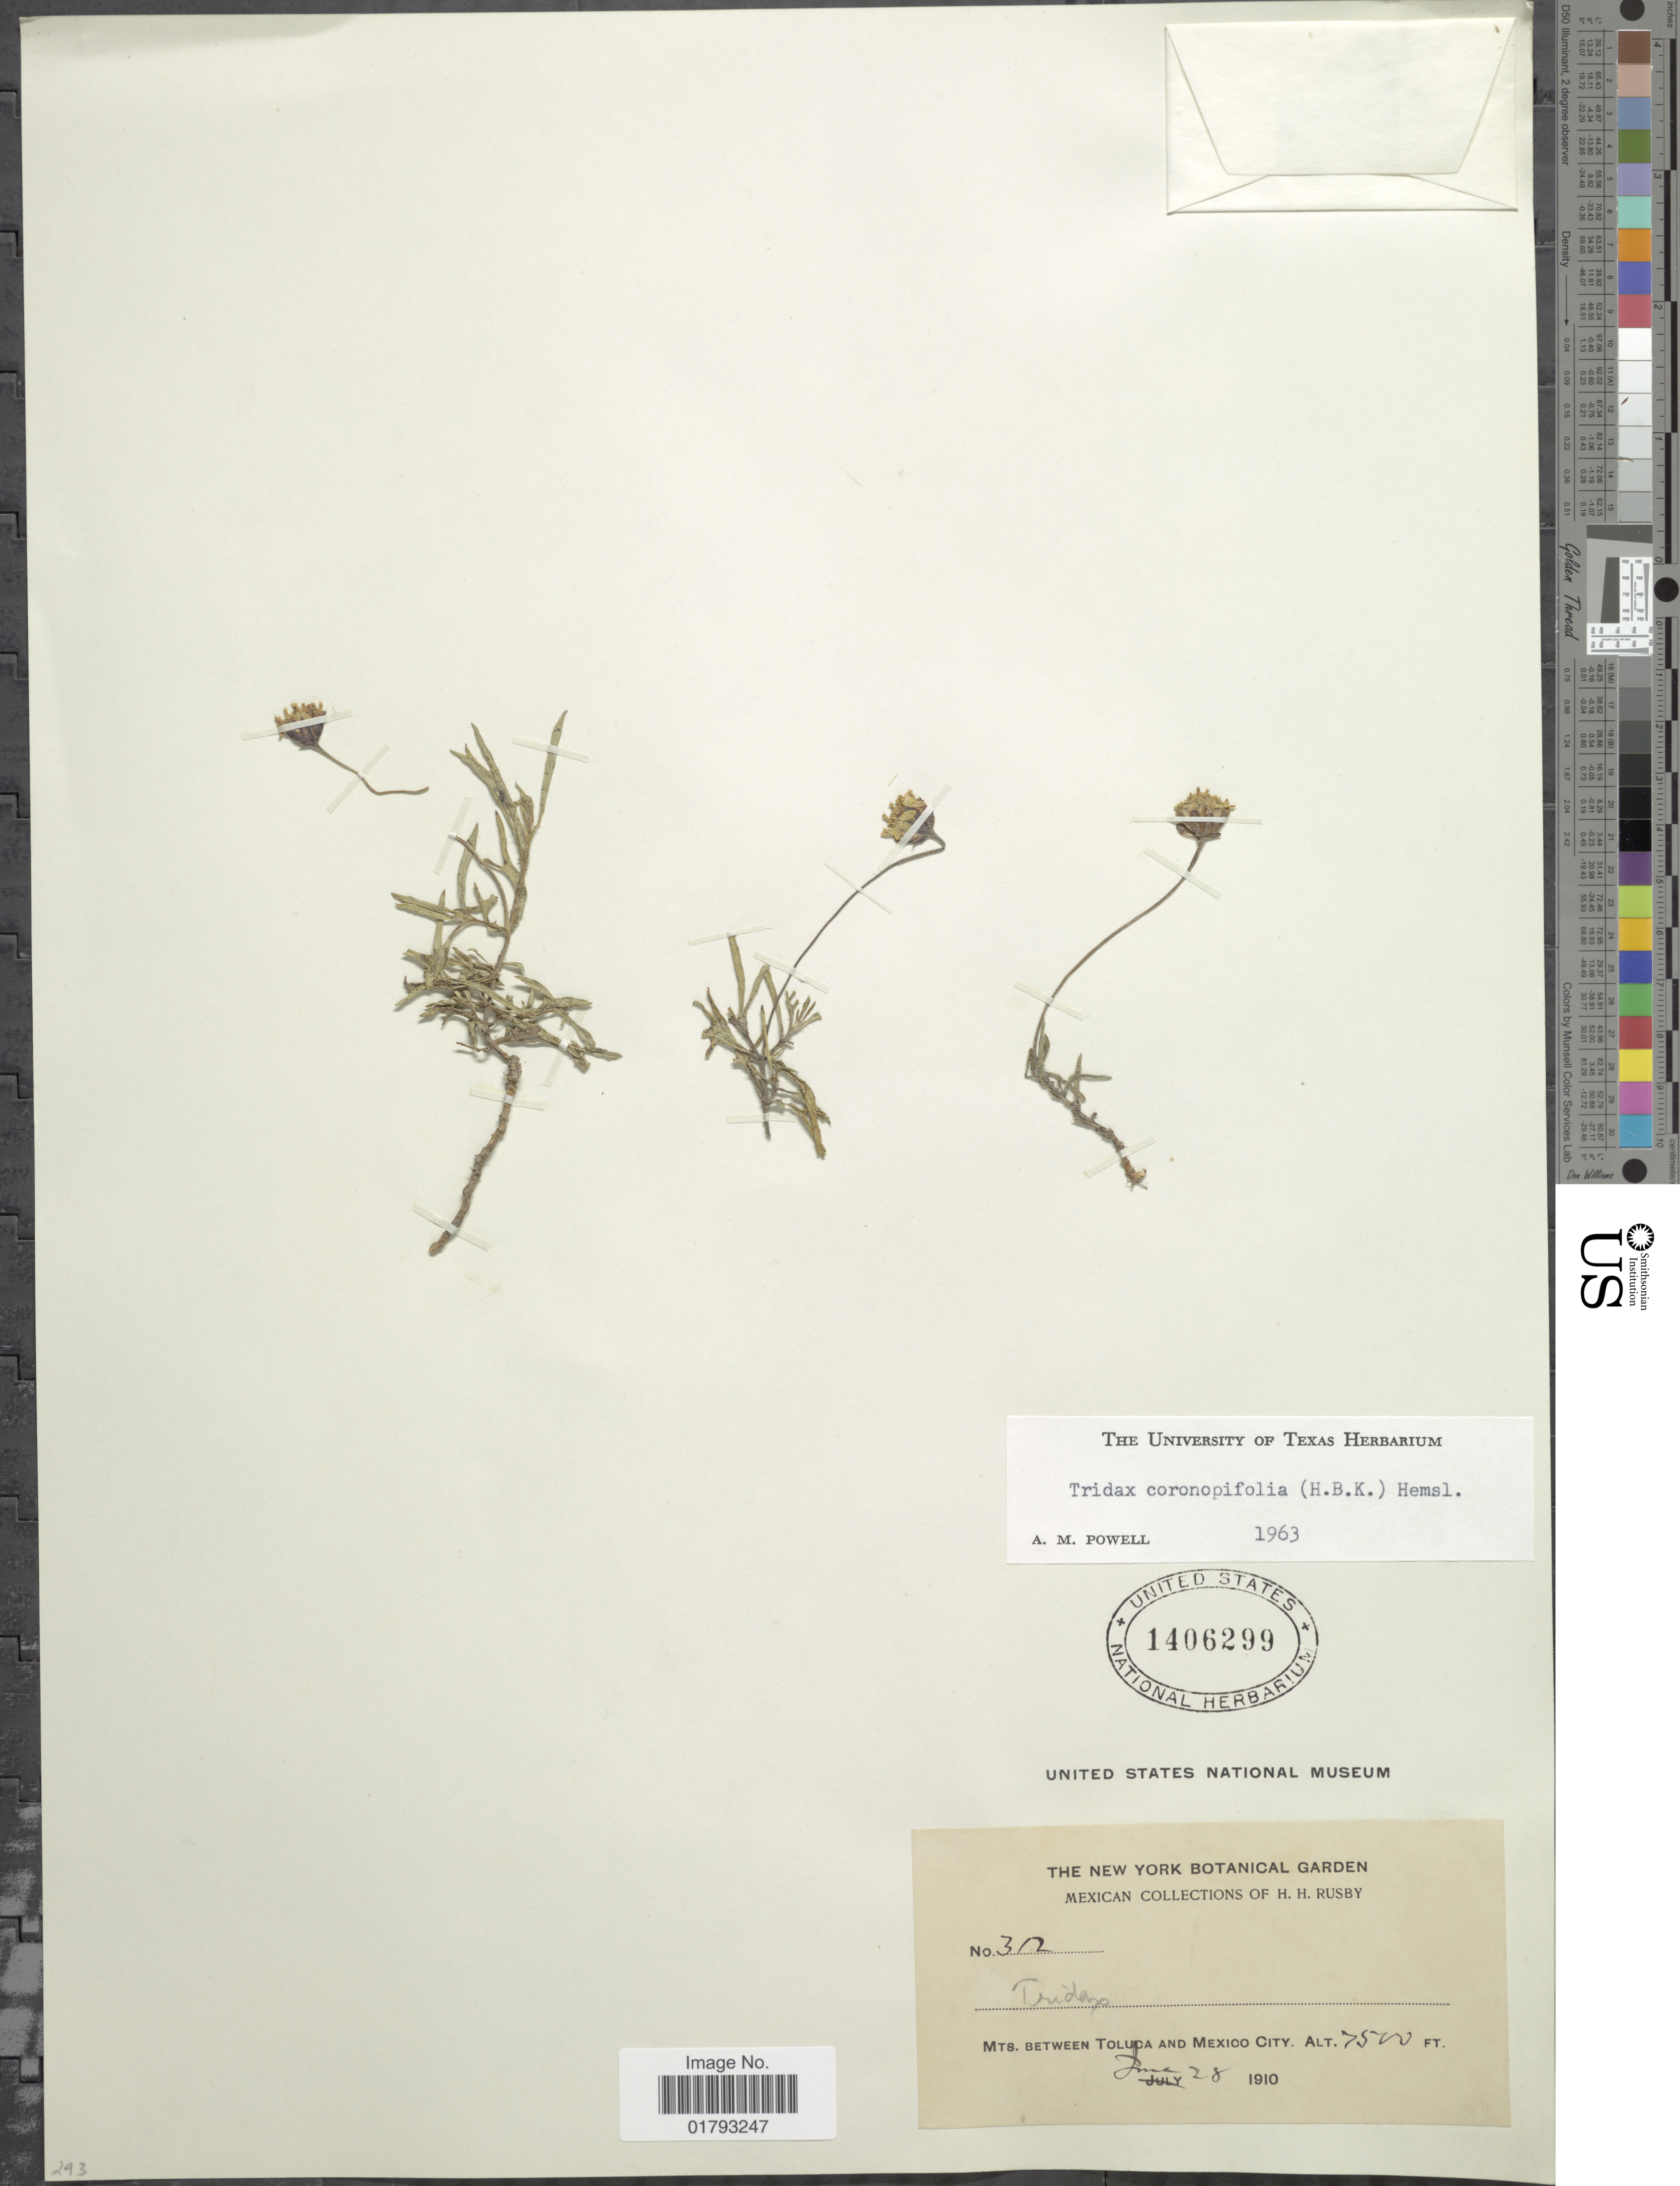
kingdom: Plantae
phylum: Tracheophyta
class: Magnoliopsida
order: Asterales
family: Asteraceae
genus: Tridax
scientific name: Tridax coronopifolia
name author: (Kunth) Hemsl.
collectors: H. H. Rusby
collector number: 312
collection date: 1910-06-28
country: Mexico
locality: Mts. Between Toludo and Mexico city.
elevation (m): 2286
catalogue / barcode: US 1406299